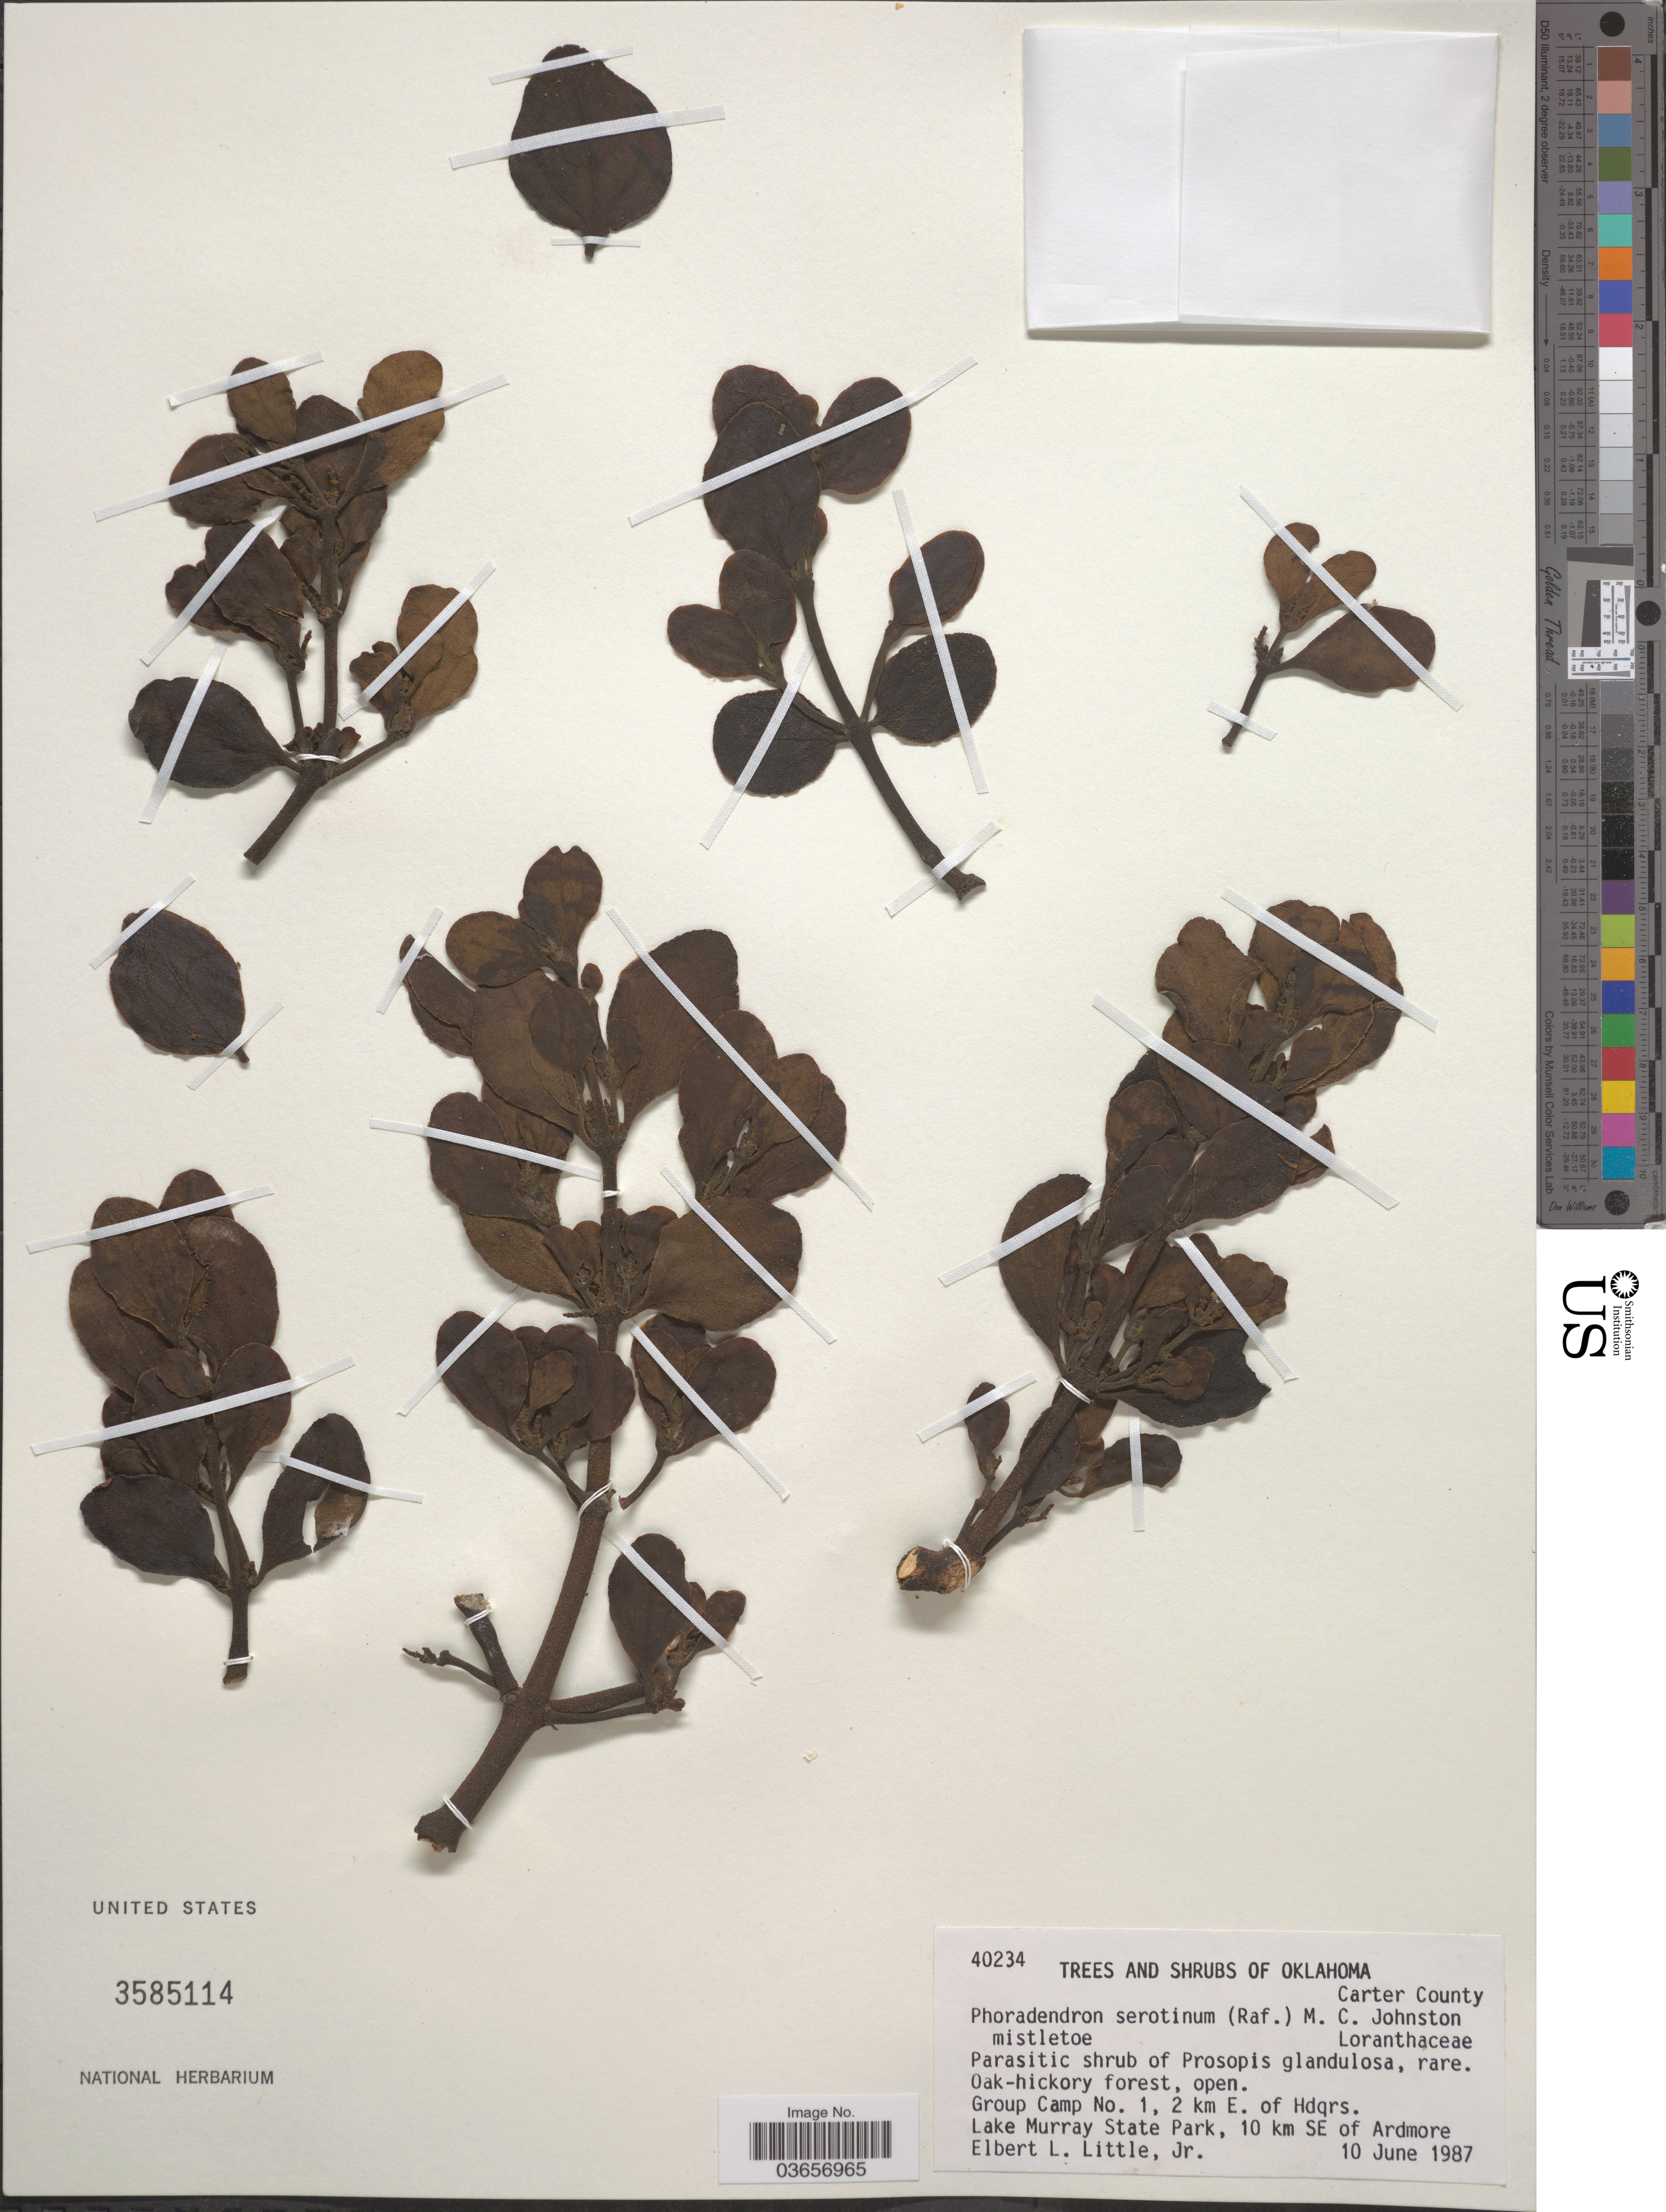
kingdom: Plantae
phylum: Tracheophyta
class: Magnoliopsida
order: Santalales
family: Viscaceae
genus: Phoradendron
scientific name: Phoradendron serotinum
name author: (Raf.) M.C. Johnst.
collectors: E. L. Little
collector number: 40234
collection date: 1987-06-10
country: United States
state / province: Oklahoma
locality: Carter County. Group Camp No. 1, 2 km E. of Hdqrs. Lake Murray State Park, 10 km SE of Ardmore.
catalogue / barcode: US 3585114